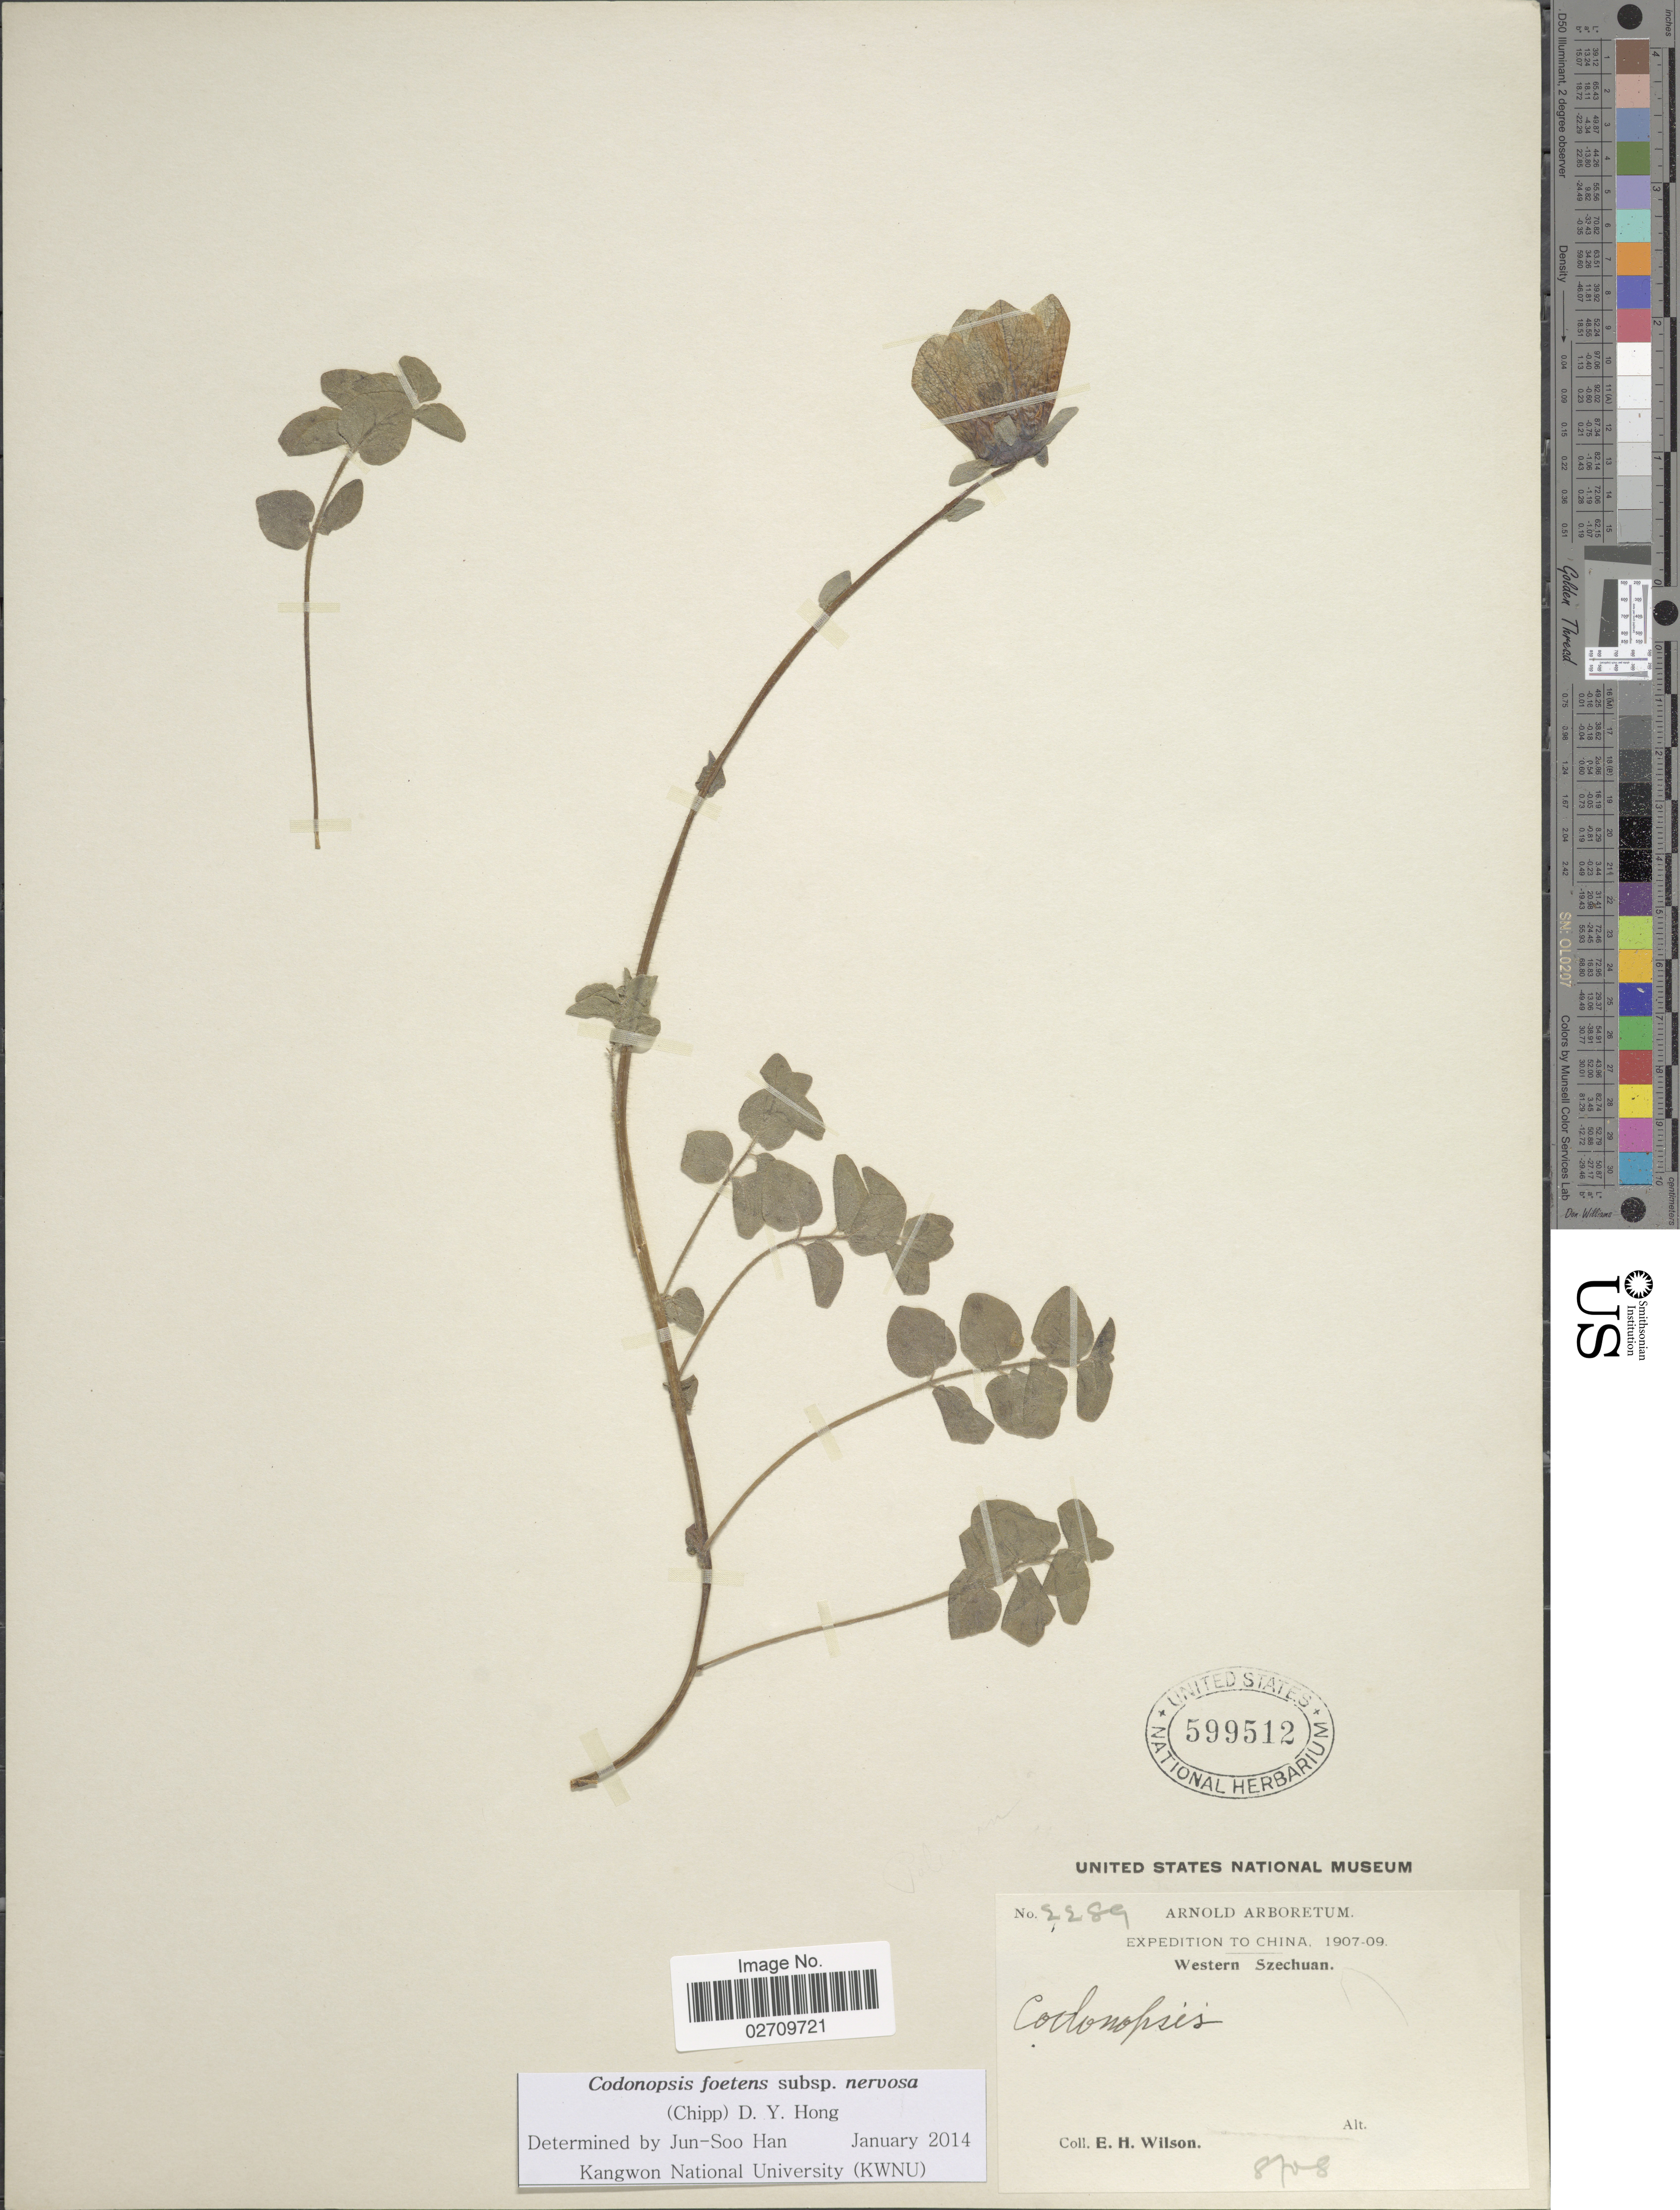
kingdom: Plantae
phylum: Tracheophyta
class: Magnoliopsida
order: Asterales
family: Campanulaceae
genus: Codonopsis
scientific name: Codonopsis foetens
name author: Hook. f. & Thomson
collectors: E. Wilson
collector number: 2289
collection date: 1907/1909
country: China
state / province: Sichuan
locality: Western Szechuan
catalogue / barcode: US 599512